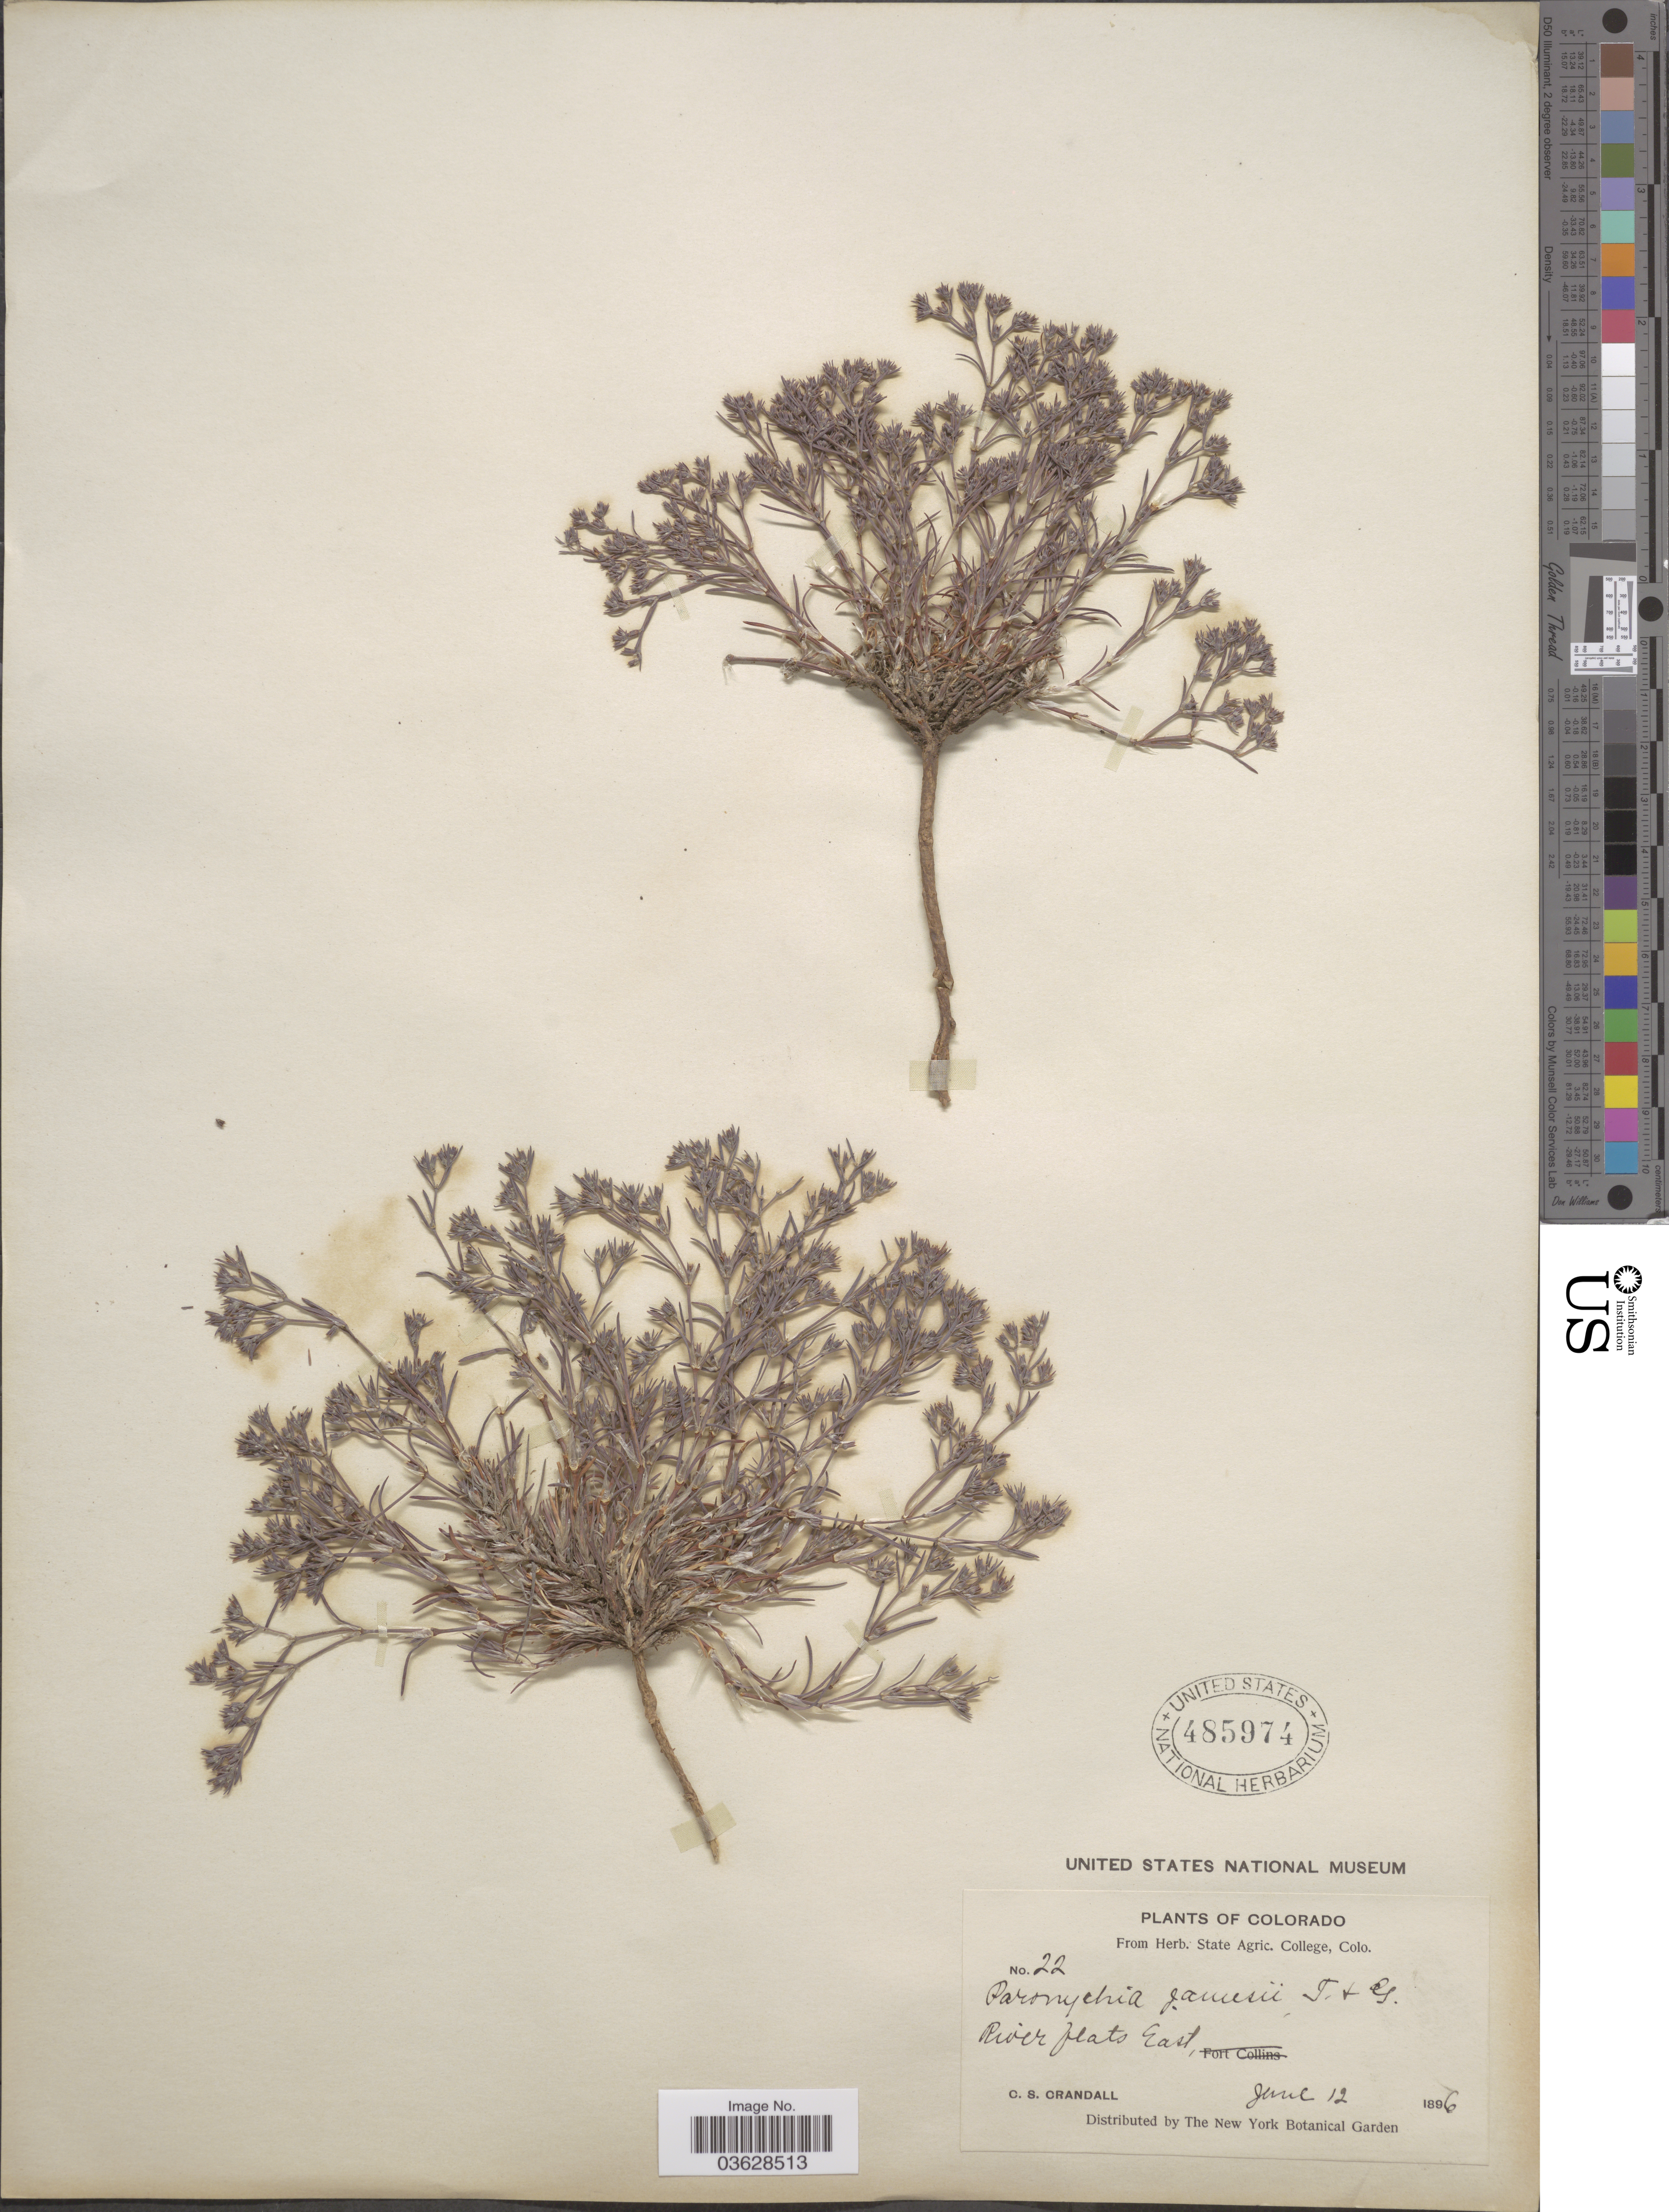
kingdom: Plantae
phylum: Tracheophyta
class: Magnoliopsida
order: Caryophyllales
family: Caryophyllaceae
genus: Paronychia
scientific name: Paronychia jamesii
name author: Torr. & A. Gray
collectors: C. Crandall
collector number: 22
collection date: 1896-06-12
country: United States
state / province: Colorado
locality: River flats East.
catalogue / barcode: US 485974